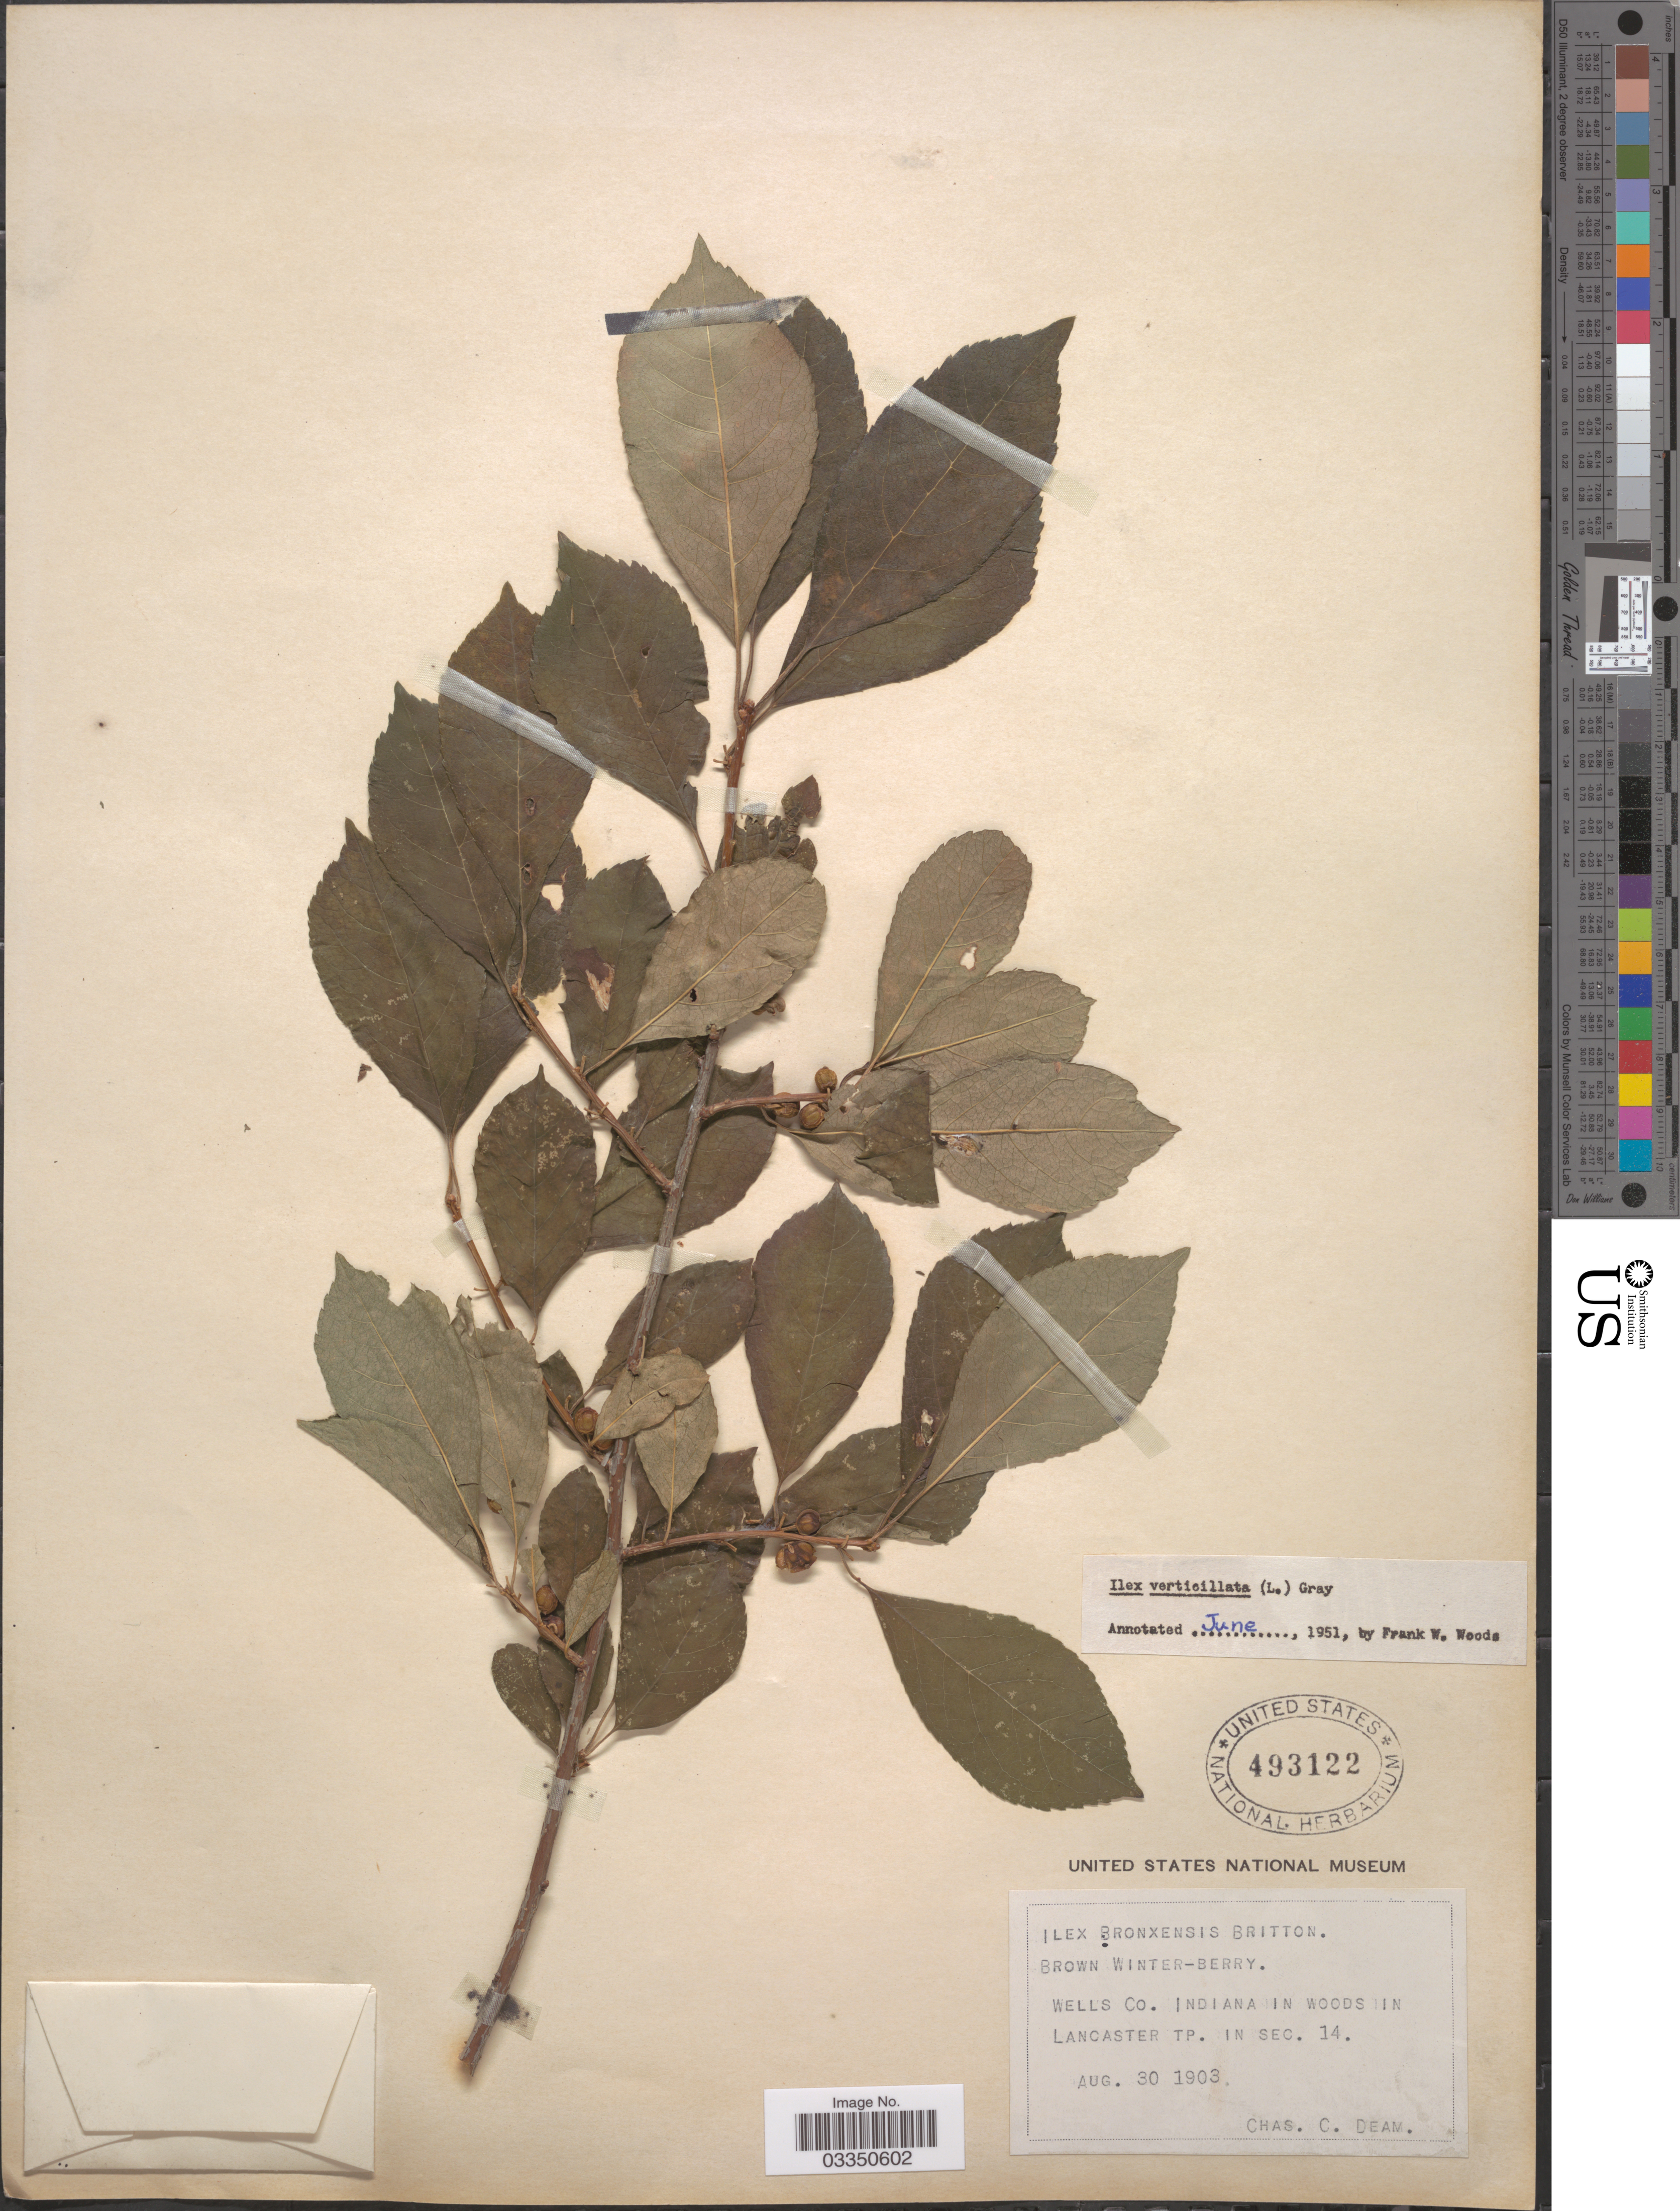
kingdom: Plantae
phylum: Tracheophyta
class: Magnoliopsida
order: Aquifoliales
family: Aquifoliaceae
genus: Ilex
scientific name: Ilex verticillata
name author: (L.) A. Gray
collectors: C. C. Deam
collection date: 1903-08-30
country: United States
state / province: Indiana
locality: Wells Co. in Lancaster Tp. in Sec. 14.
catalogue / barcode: US 493122